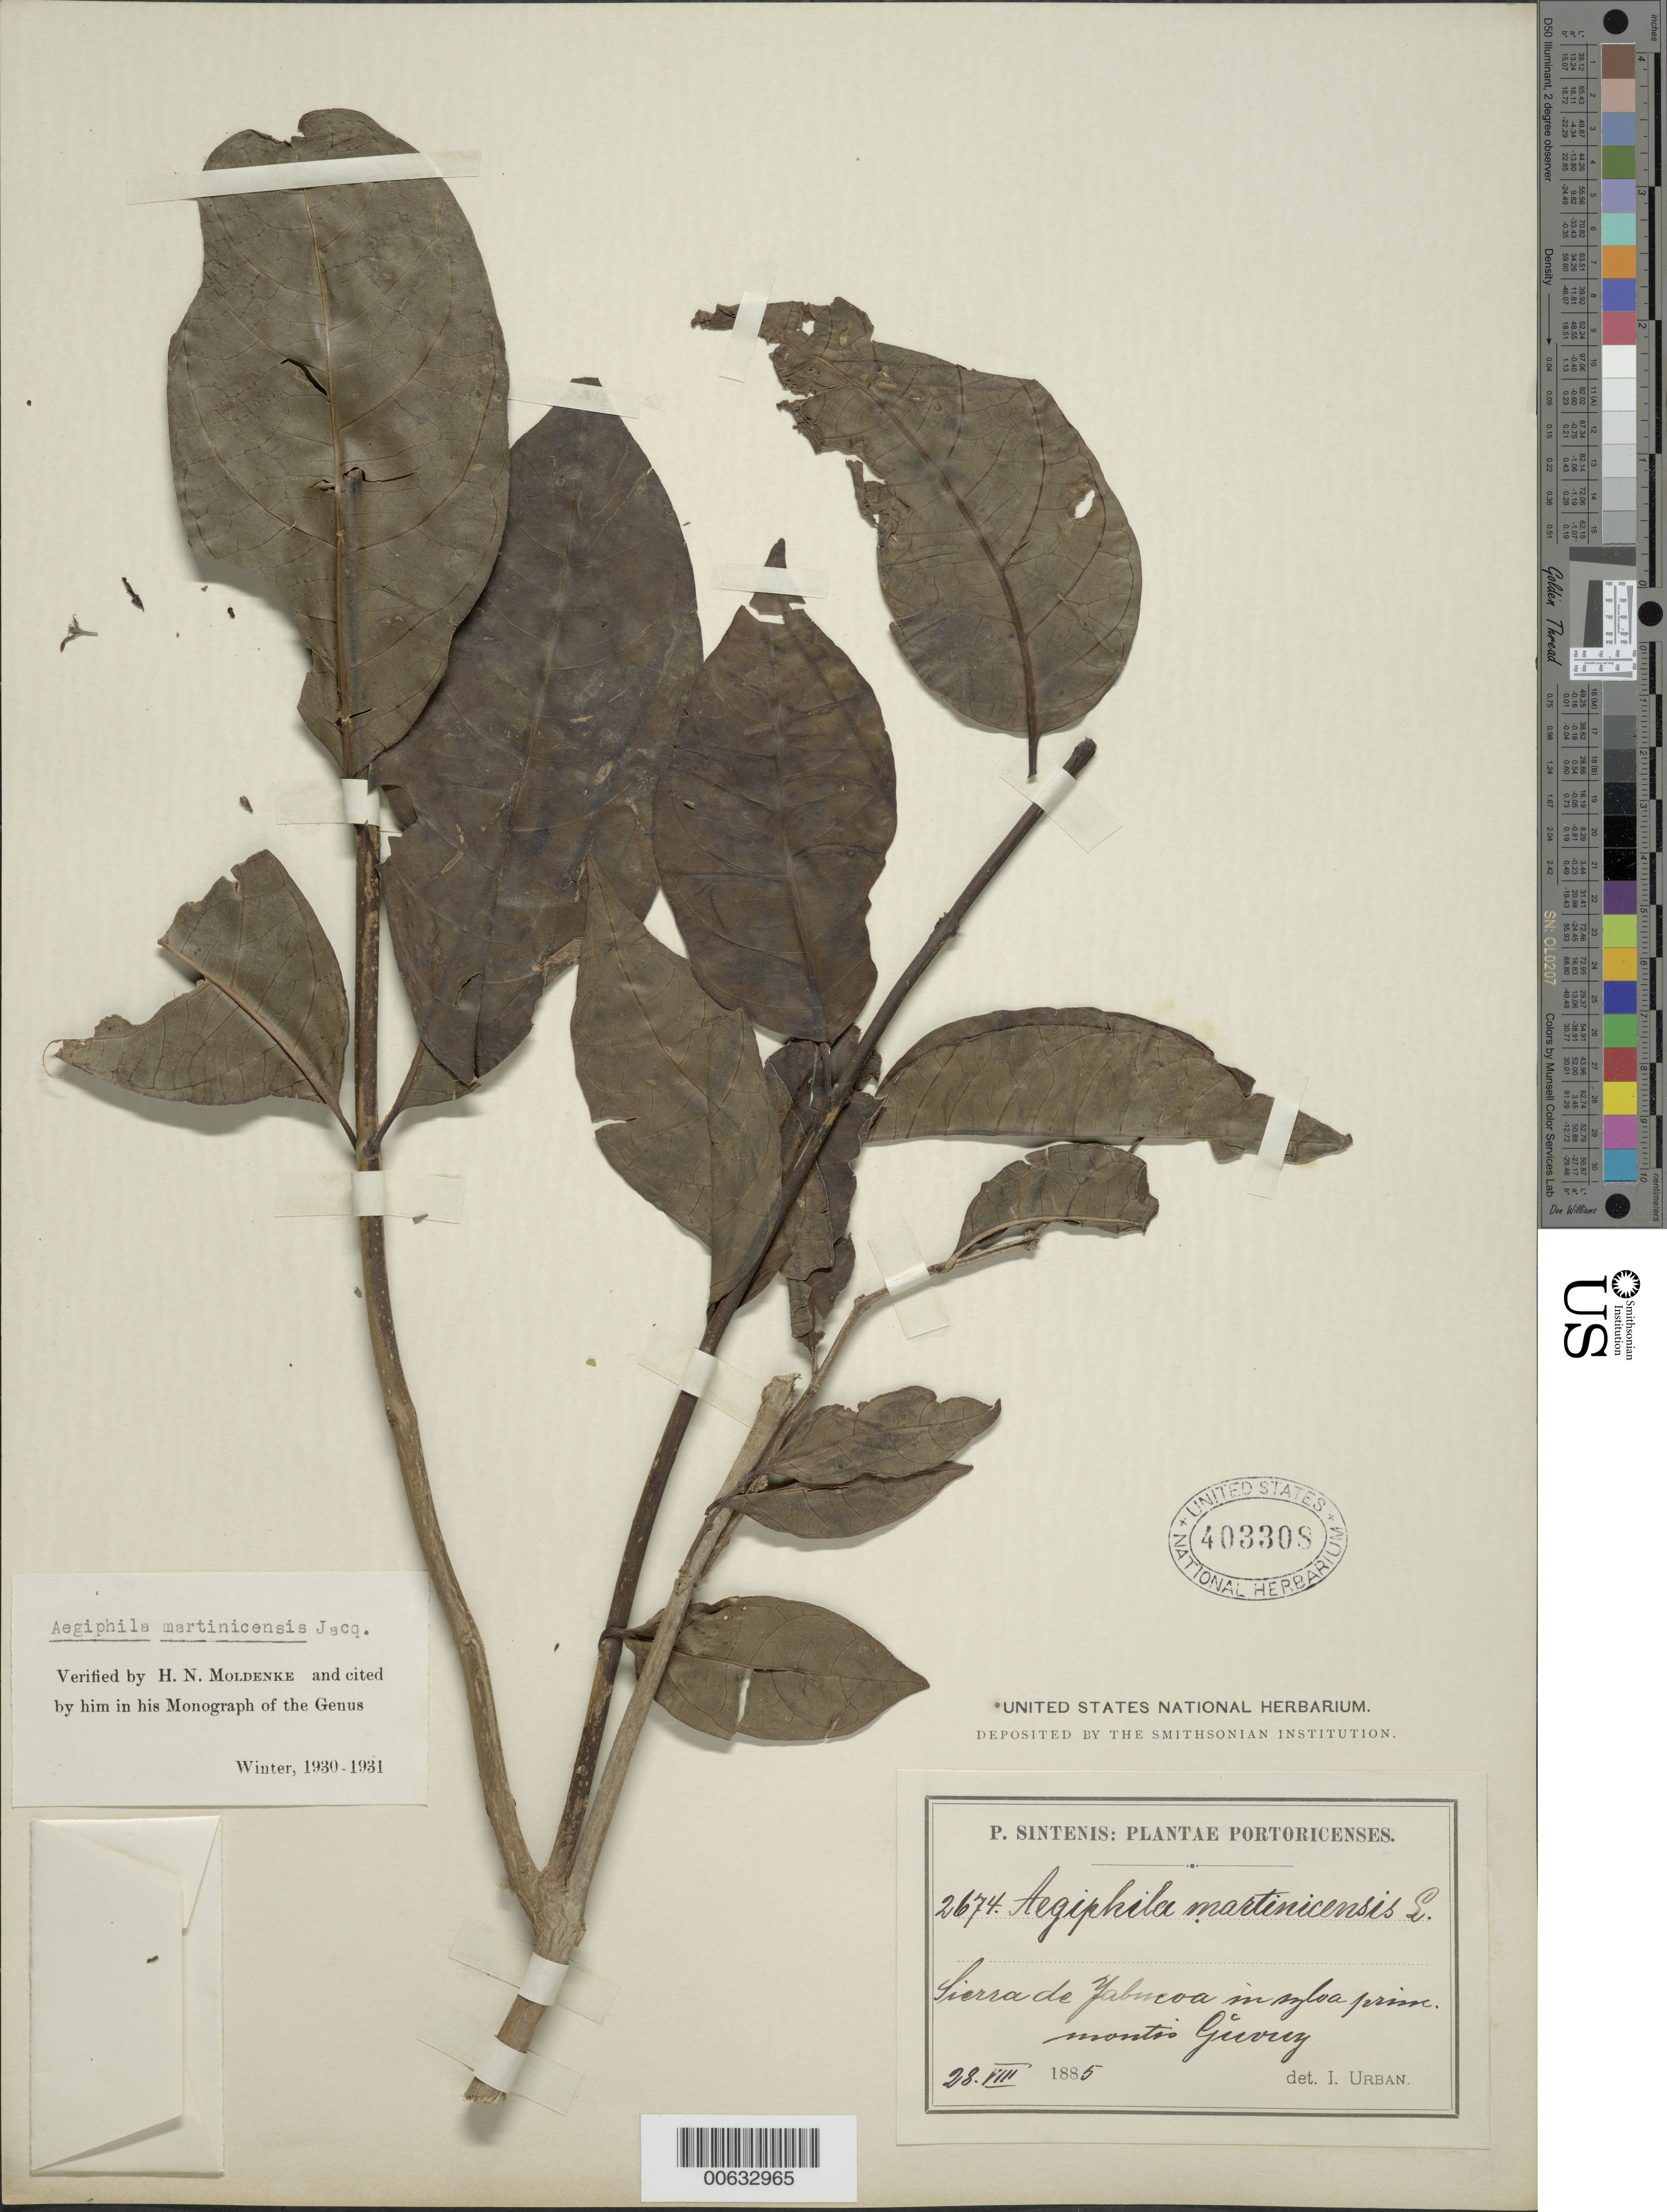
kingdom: Plantae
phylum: Tracheophyta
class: Magnoliopsida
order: Lamiales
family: Lamiaceae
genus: Aegiphila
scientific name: Aegiphila martinicensis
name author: Jacq.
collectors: P. Sintenis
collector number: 2674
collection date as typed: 28 Aug 1885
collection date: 1885-08-28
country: Puerto Rico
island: Greater Antilles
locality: Sierra de Yabucoa, in sylva prim. montis Gicorey?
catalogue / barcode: US 403308